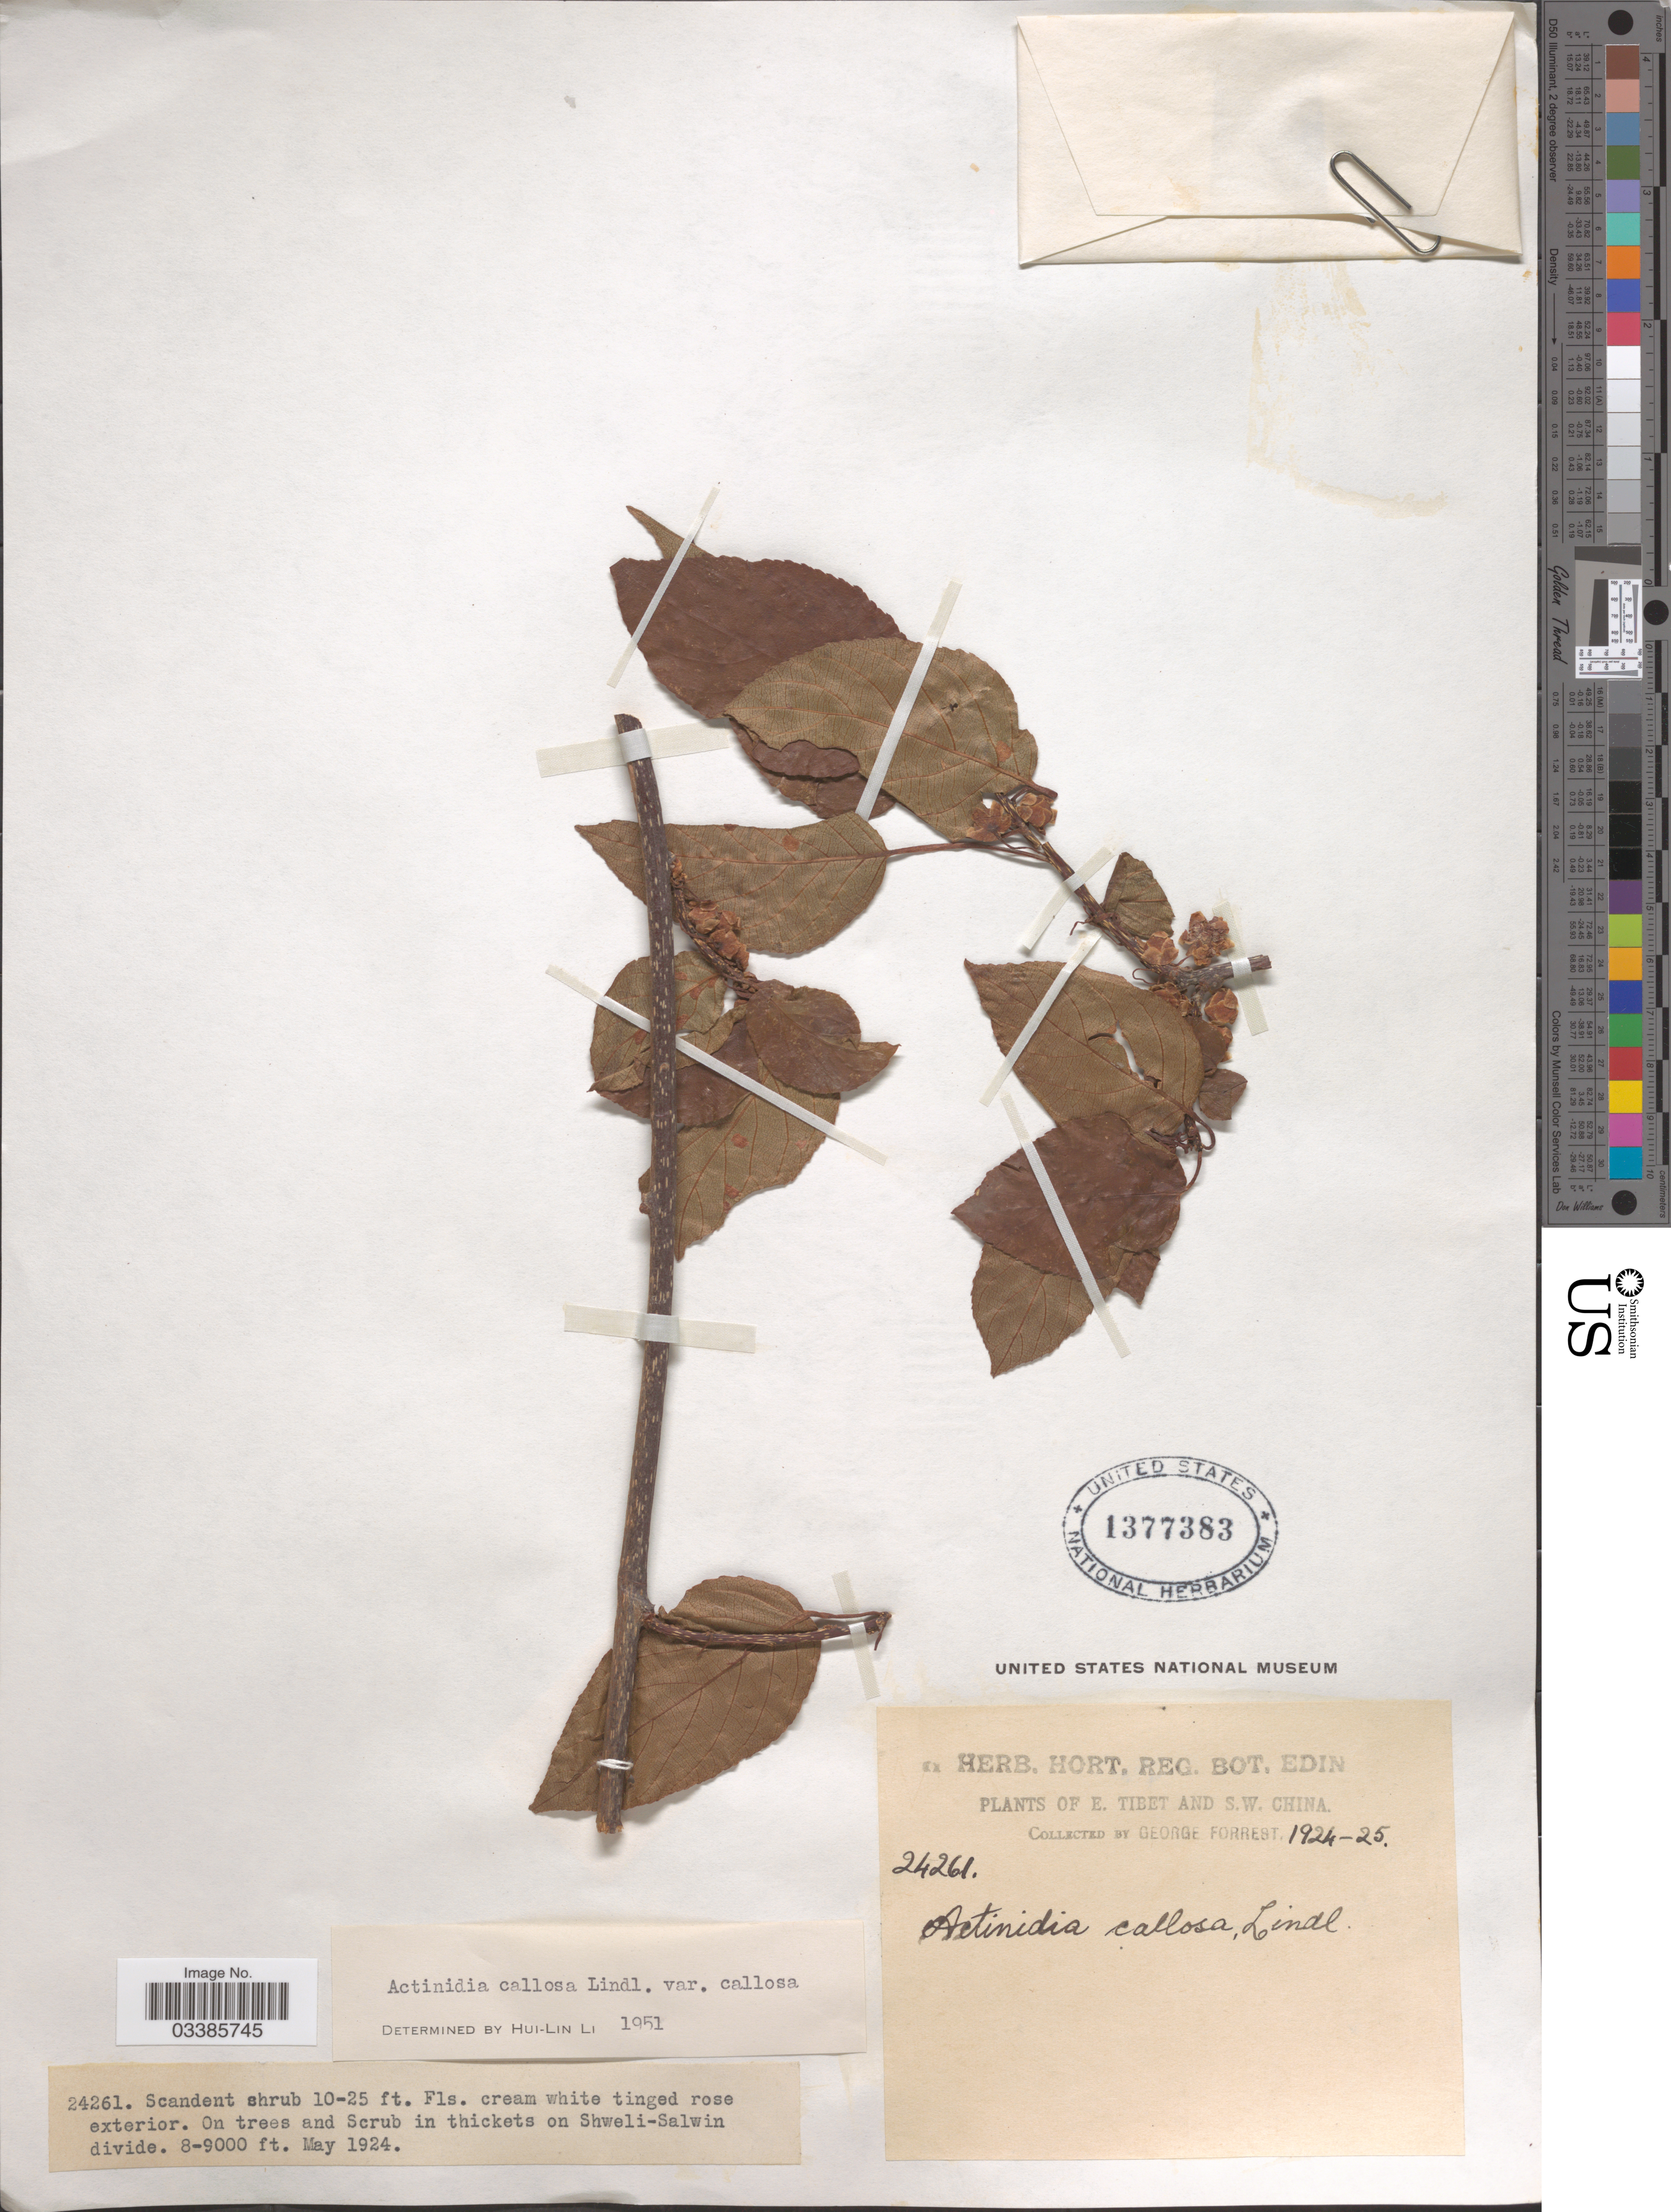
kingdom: Plantae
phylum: Tracheophyta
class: Magnoliopsida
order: Ericales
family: Actinidiaceae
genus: Actinidia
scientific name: Actinidia callosa var. callosa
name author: Lindl.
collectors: G. Forrest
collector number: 24261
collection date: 1924-05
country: China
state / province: Xizang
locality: E. Tibet and S.W. China. On trees and Scrub in thickets on Shweli-Salwin divide.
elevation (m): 2438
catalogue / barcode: US 1377383